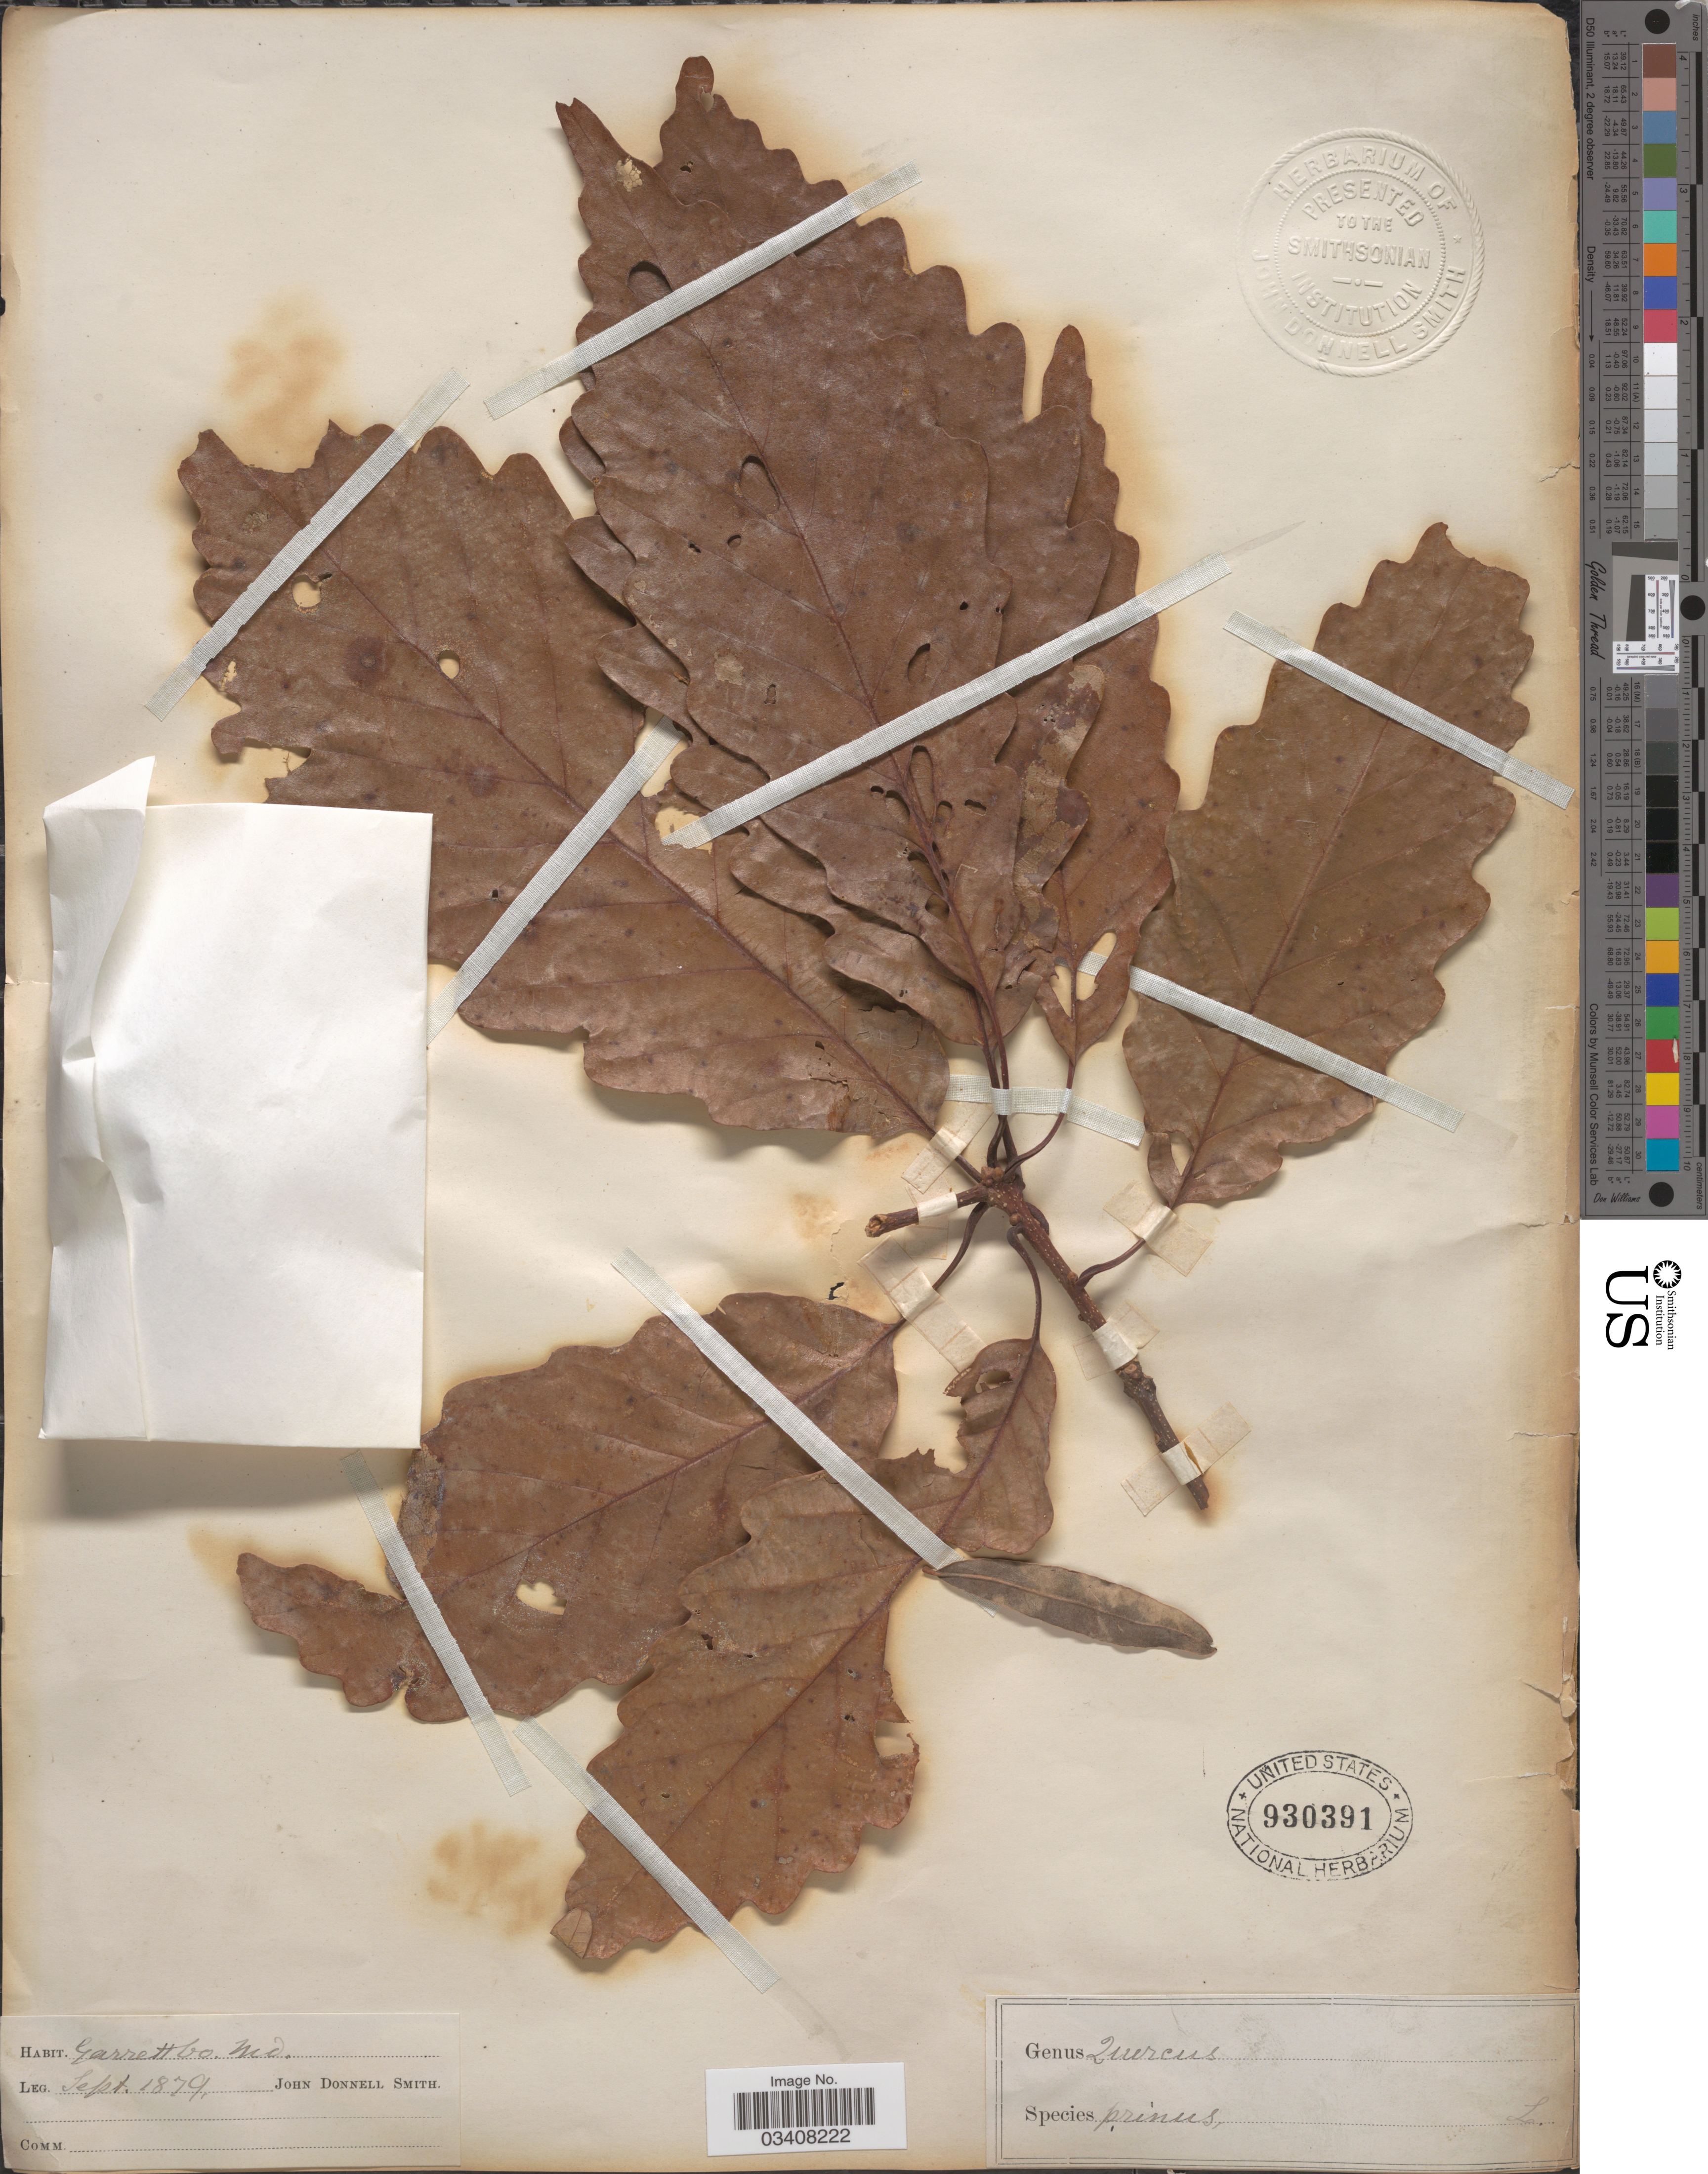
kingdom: Plantae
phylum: Tracheophyta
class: Magnoliopsida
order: Fagales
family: Fagaceae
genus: Quercus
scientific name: Quercus prinus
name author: L.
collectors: J. Donnell Smith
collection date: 1879-09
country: United States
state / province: Maryland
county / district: Garrett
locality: Garrett Co.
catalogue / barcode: US 930391